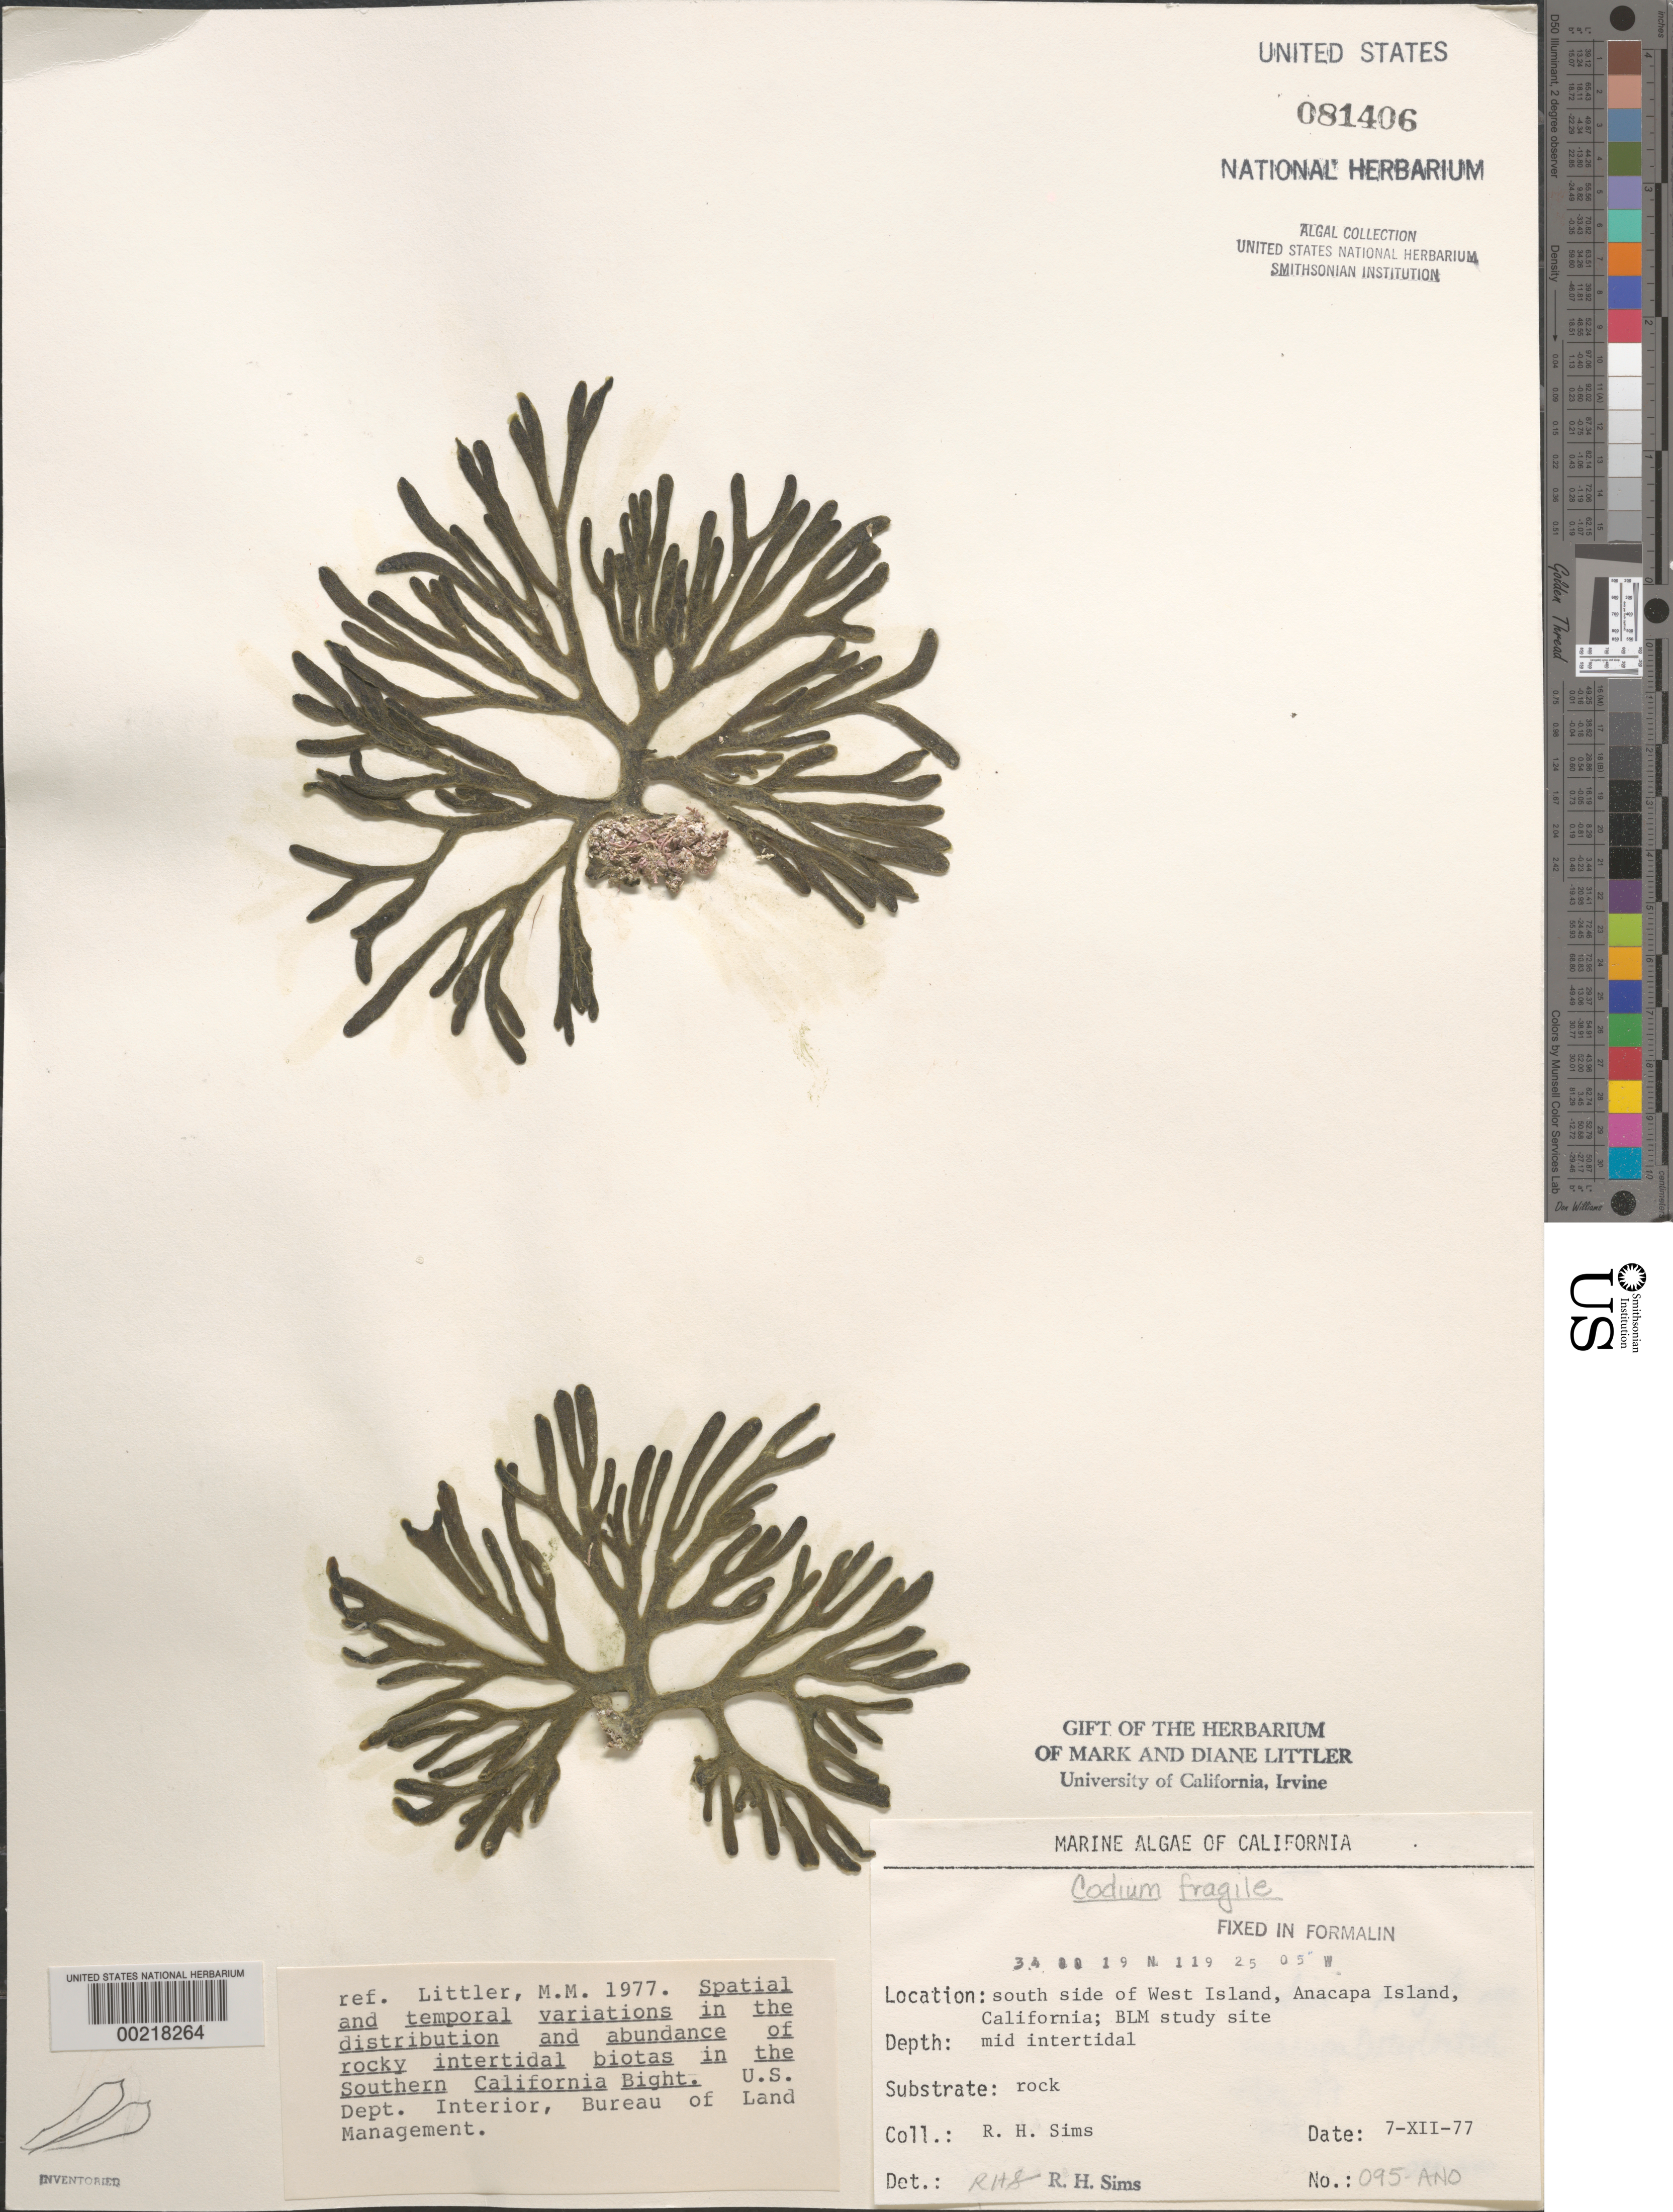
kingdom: Plantae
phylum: Chlorophyta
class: Ulvophyceae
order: Bryopsidales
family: Codiaceae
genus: Codium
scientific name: Codium fragile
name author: (Suringar) P. Hariot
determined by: Sims, Robert H.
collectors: R. H. Sims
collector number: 095-ANO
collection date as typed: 07 Dec 1977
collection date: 1977-12-07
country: United States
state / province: California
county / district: Ventura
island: Anacapa Island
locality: South side of west island, near Cat Rock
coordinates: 34 00'19"N, 119 25'05"W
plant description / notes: BLM-SOCALBIGHT Rocky Intertidal Survey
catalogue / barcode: US 81406